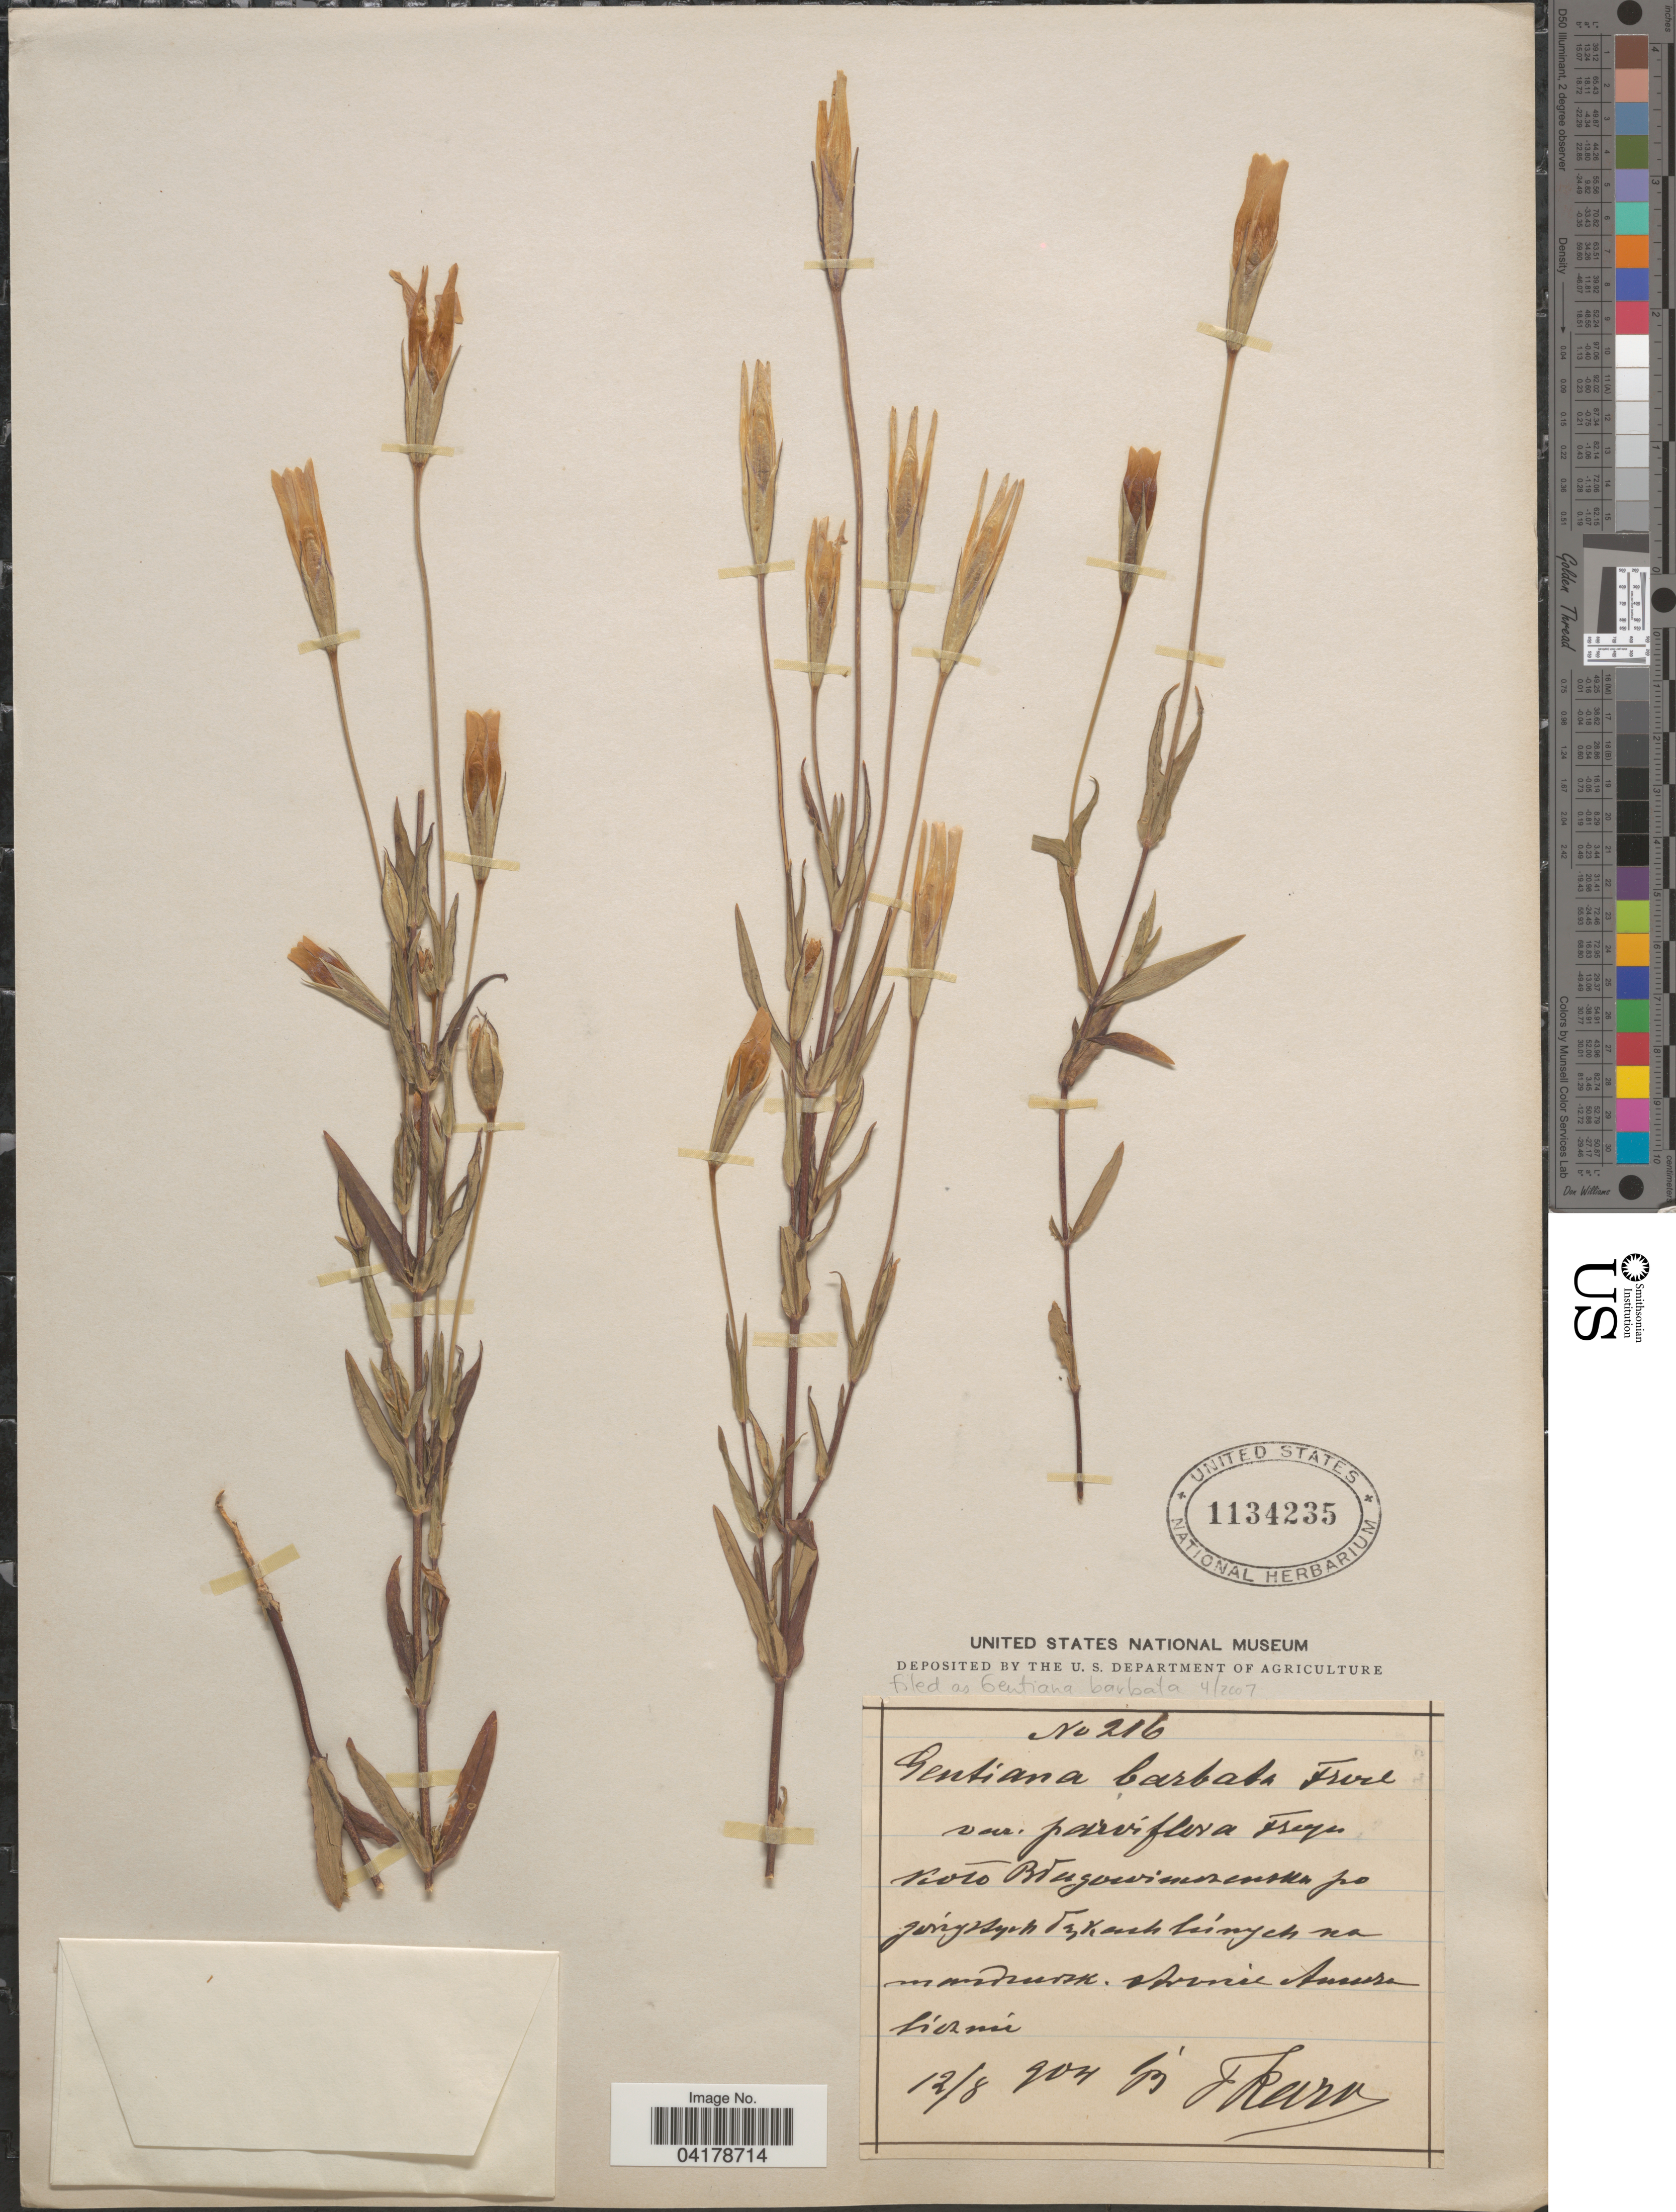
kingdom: Plantae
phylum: Tracheophyta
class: Magnoliopsida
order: Gentianales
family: Gentianaceae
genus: Gentiana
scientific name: Gentiana barbata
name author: Froel.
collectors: F. Karo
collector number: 216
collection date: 1904-08-12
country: Russian Federation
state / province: Amur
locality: Blagowiestschensk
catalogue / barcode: US 1134235